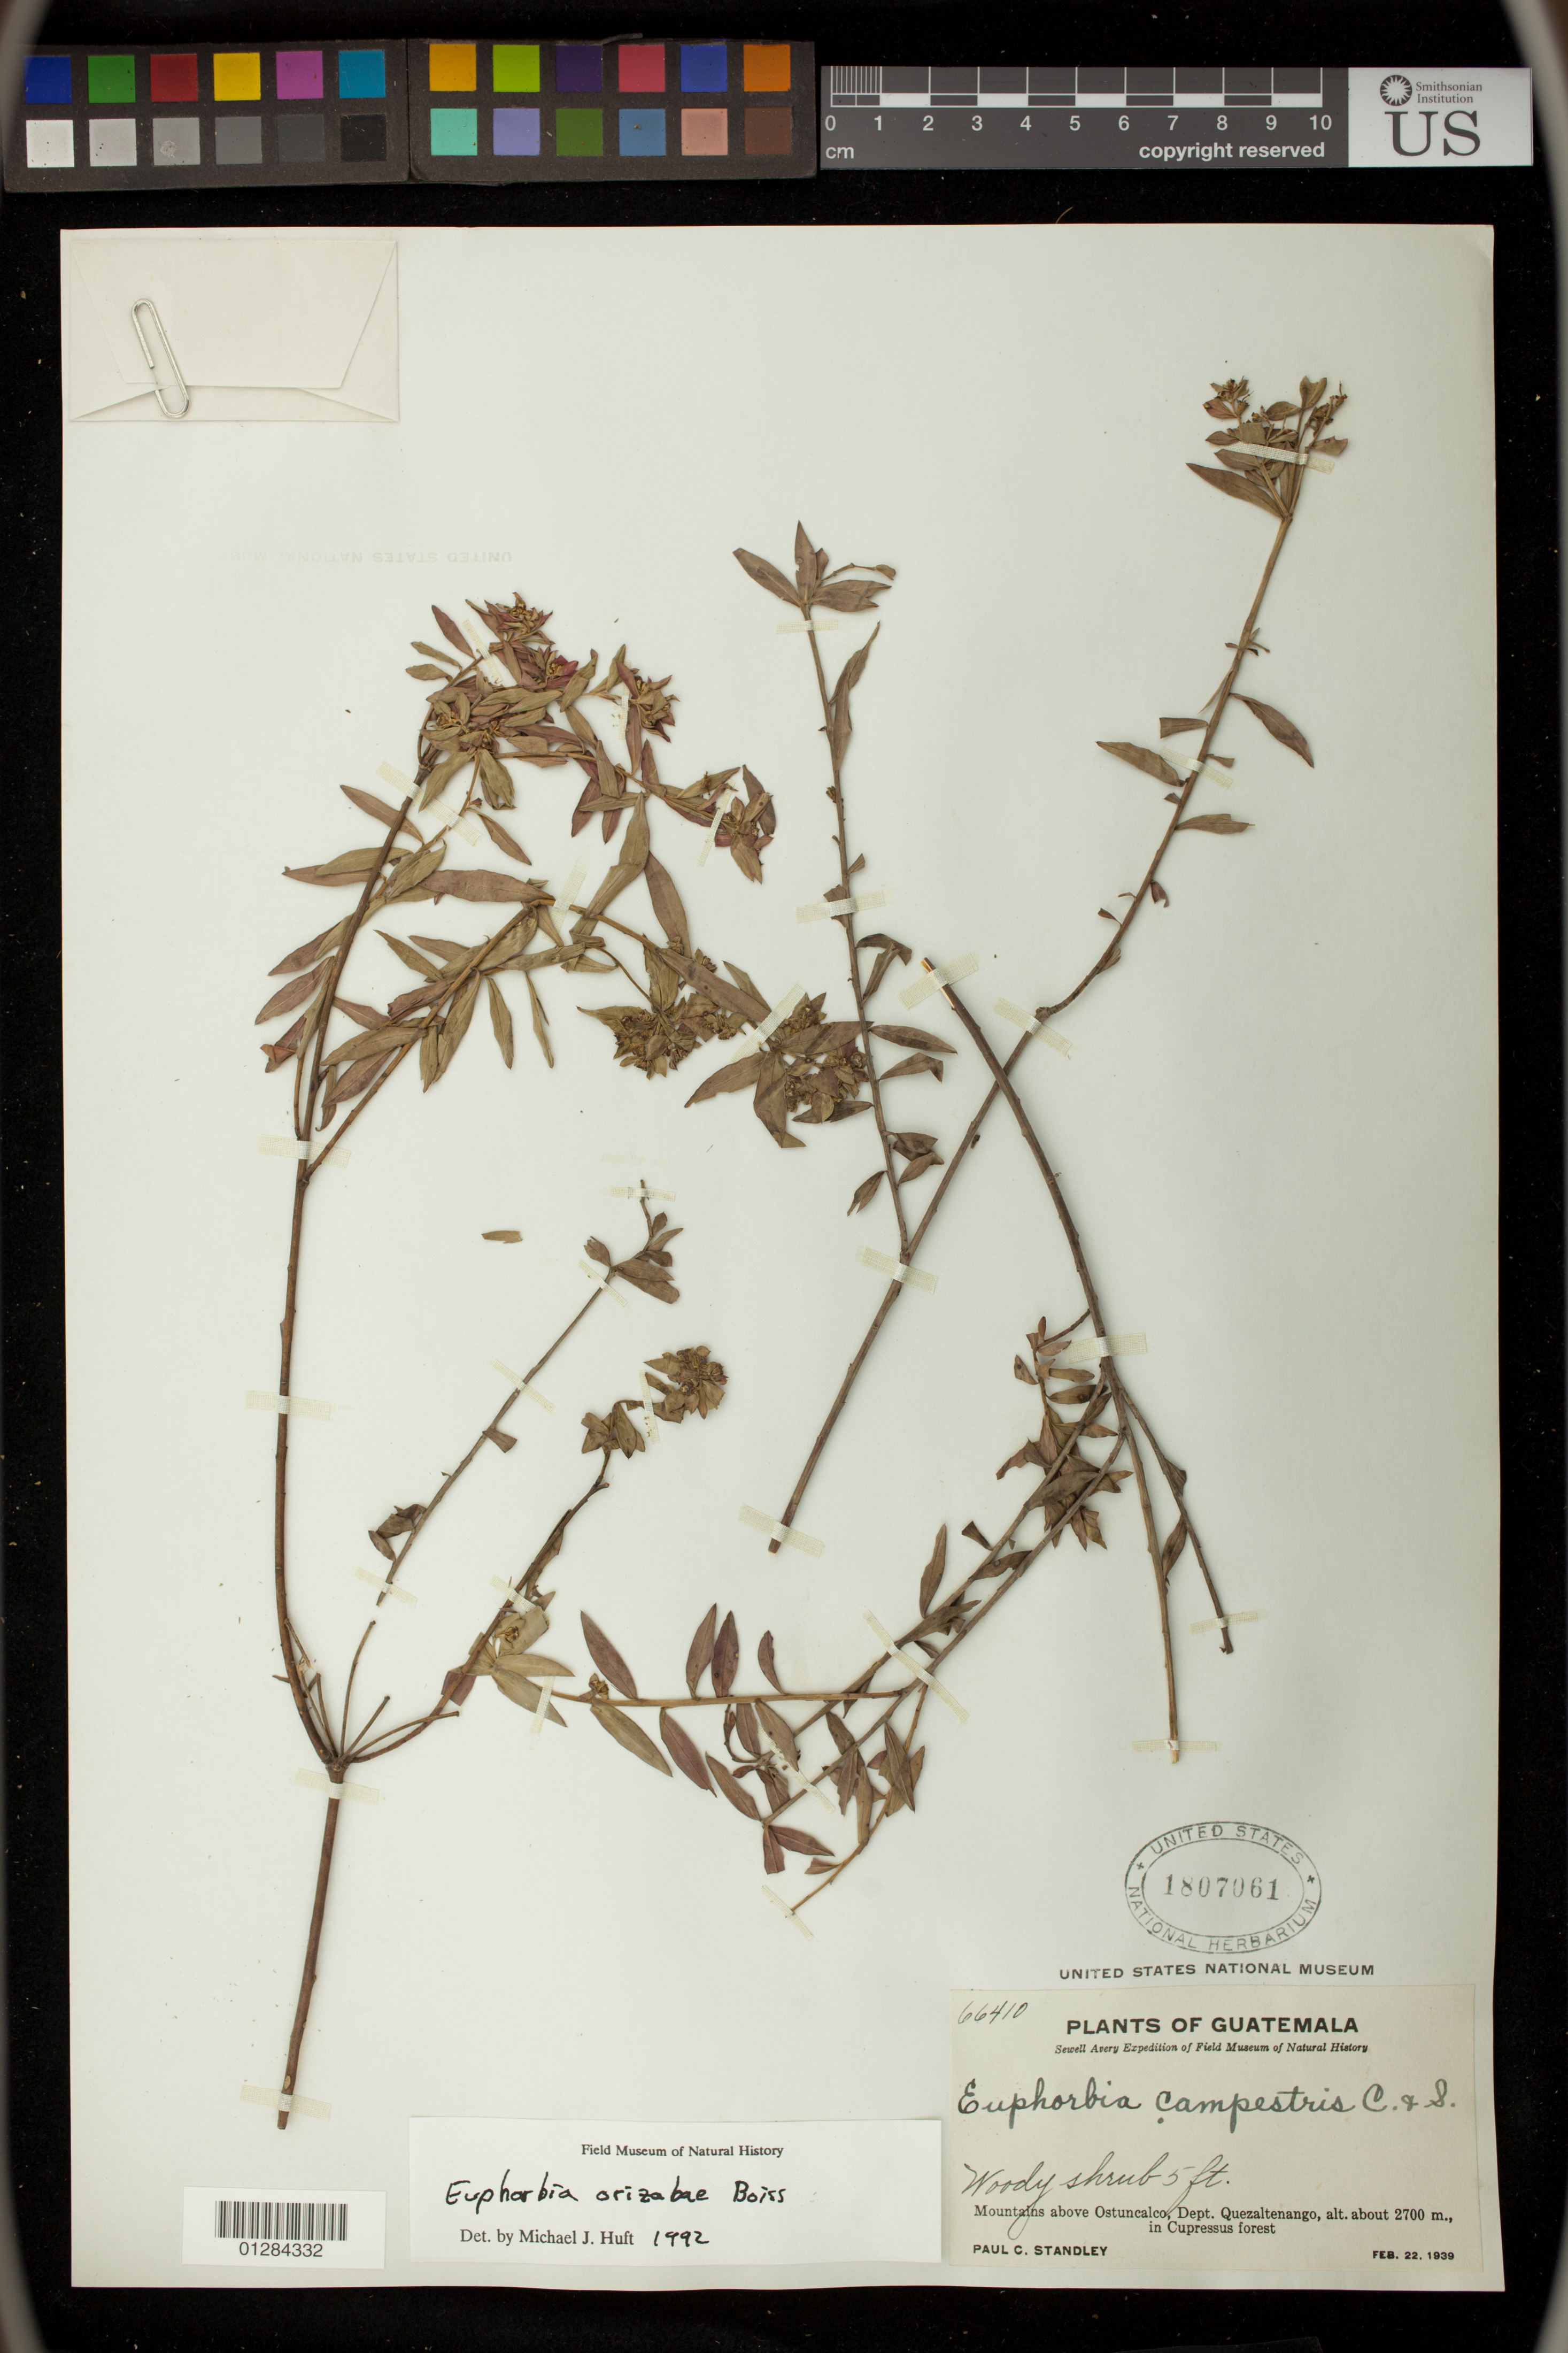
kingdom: Plantae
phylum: Tracheophyta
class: Magnoliopsida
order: Malpighiales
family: Euphorbiaceae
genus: Euphorbia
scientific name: Euphorbia orizabae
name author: Boiss.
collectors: P. C. Standley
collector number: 66410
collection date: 1939-02-22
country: Guatemala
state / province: Quetzaltenango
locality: Mountains above Ostuncalco, Dept. Quezaltenango in Cupressus forest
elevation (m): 2700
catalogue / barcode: US 1807061